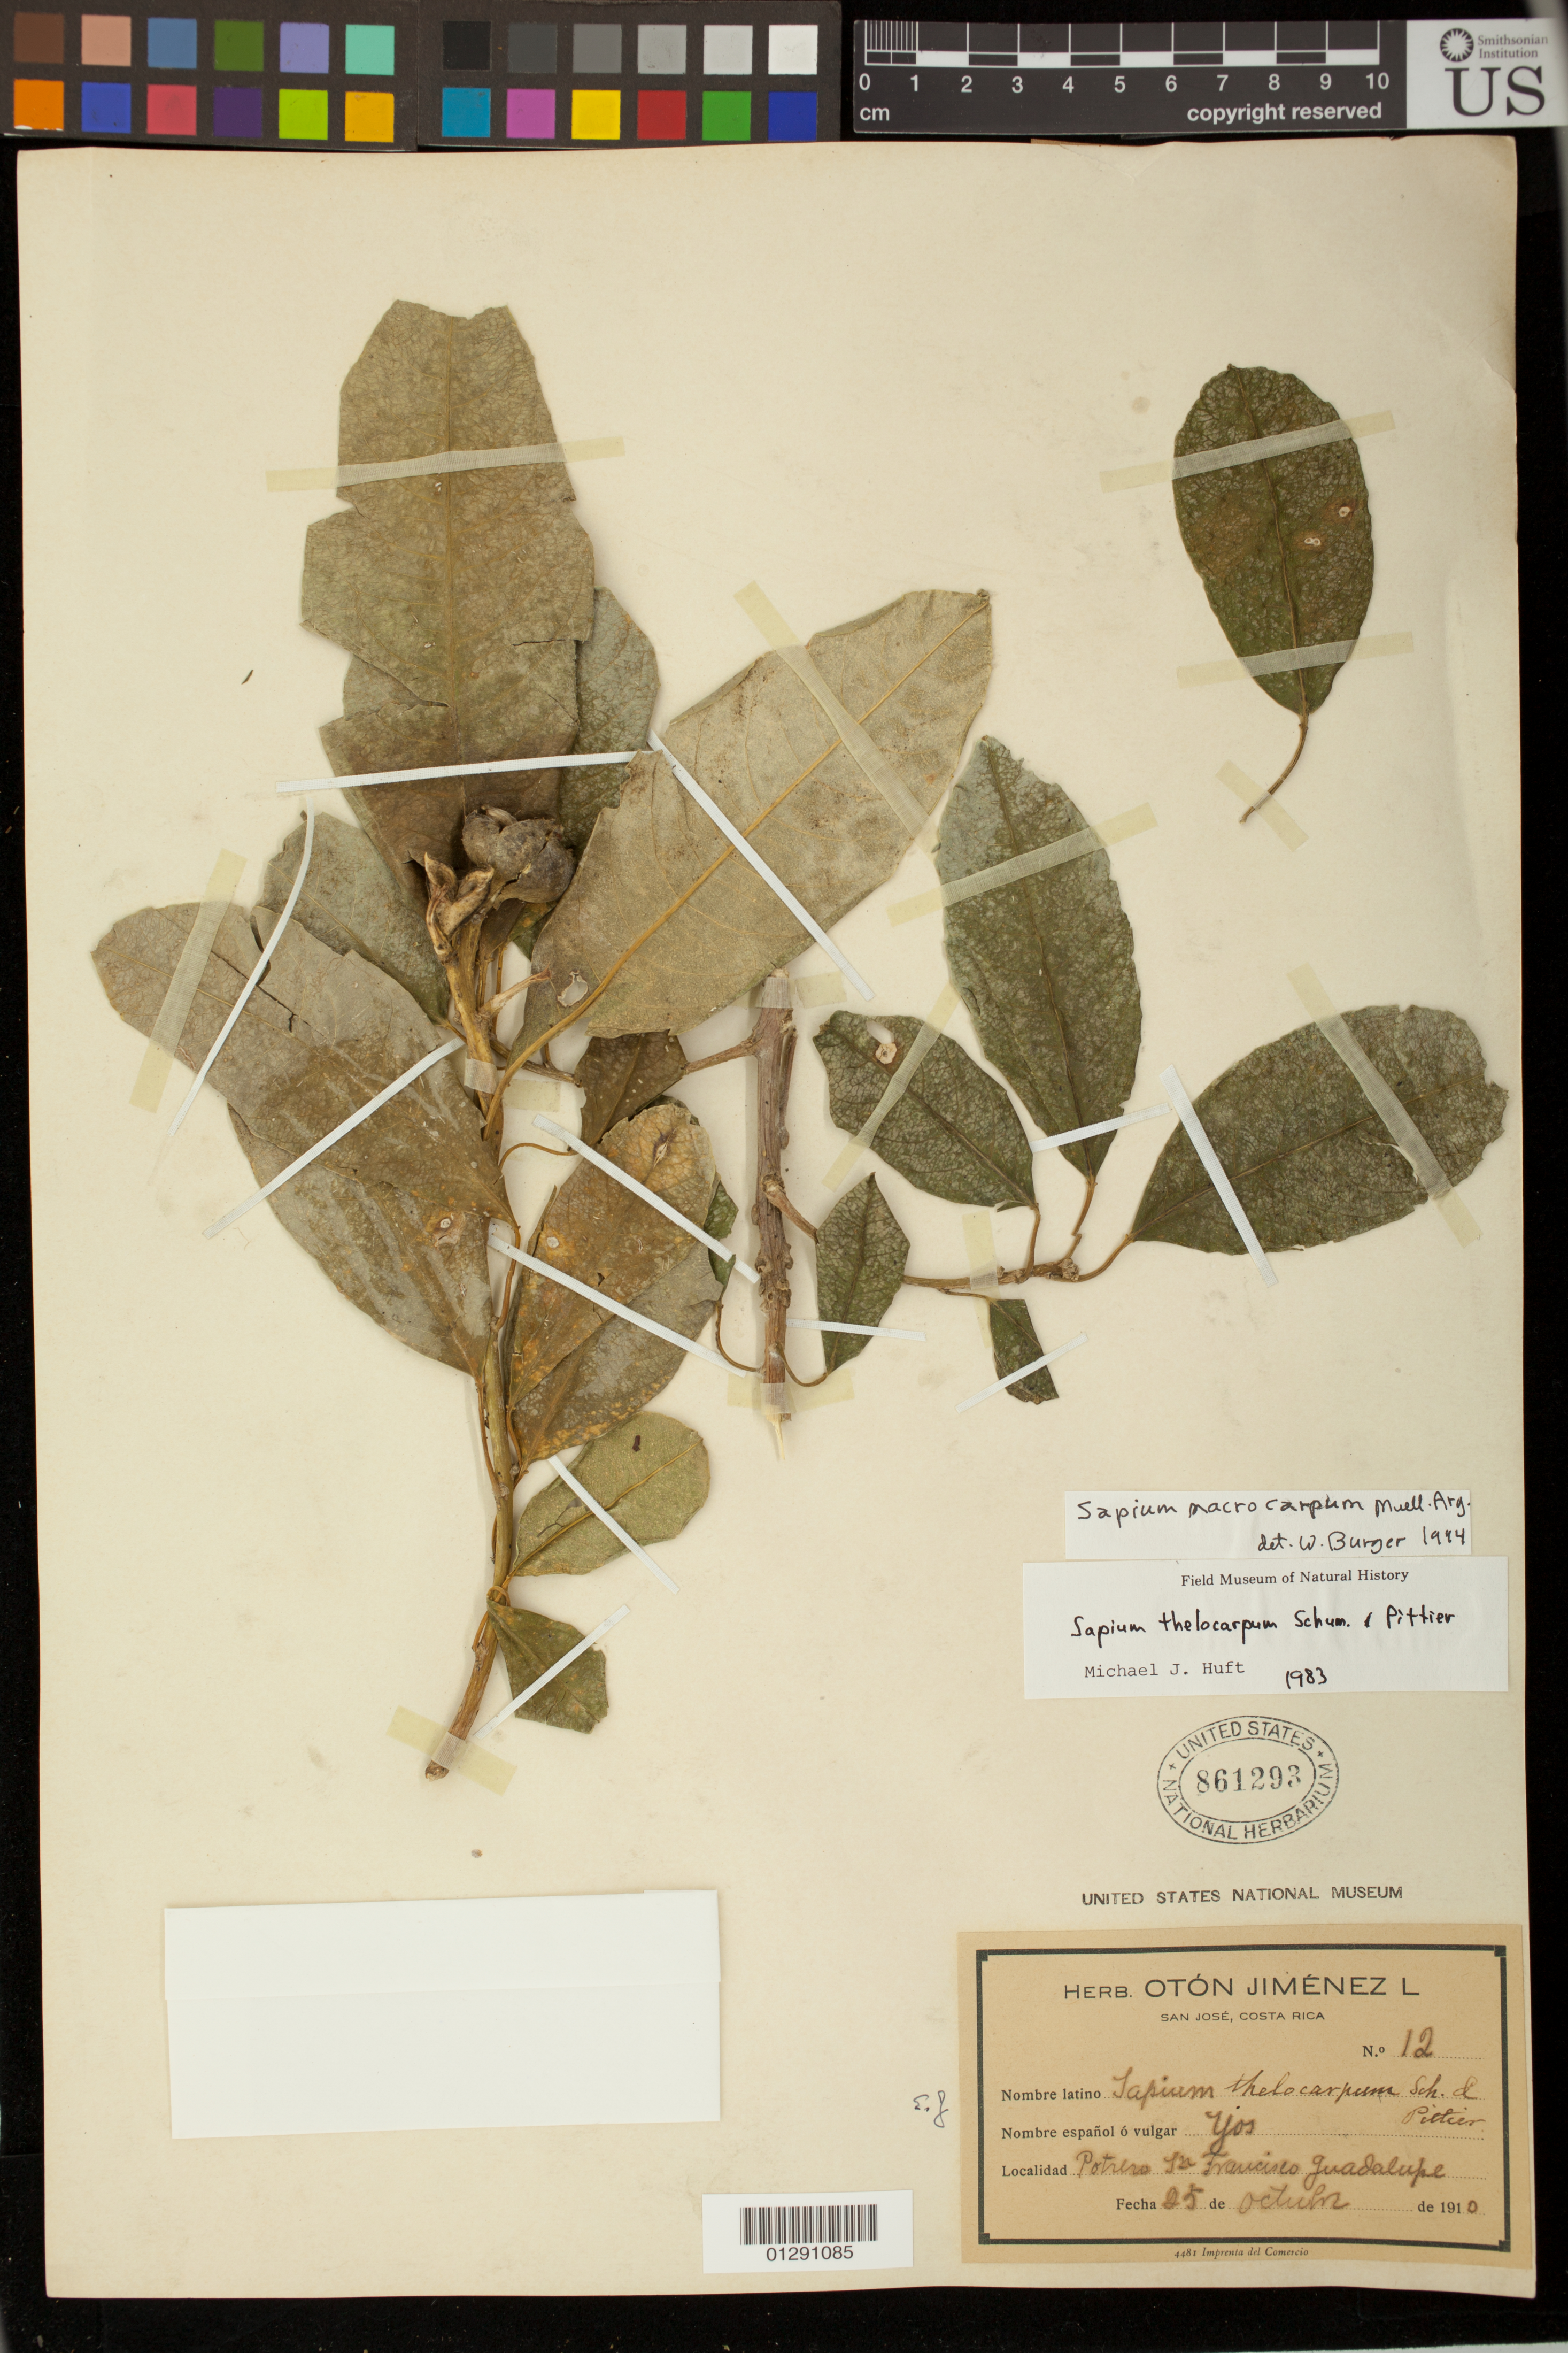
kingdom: Plantae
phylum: Tracheophyta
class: Magnoliopsida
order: Malpighiales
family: Euphorbiaceae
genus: Sapium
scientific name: Sapium macrocarpum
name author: Müll. Arg.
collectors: O. Jiménez L.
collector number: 12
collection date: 1910-10-25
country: Costa Rica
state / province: San Jose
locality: Potrero in Francisco Guadalupe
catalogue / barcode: US 861293